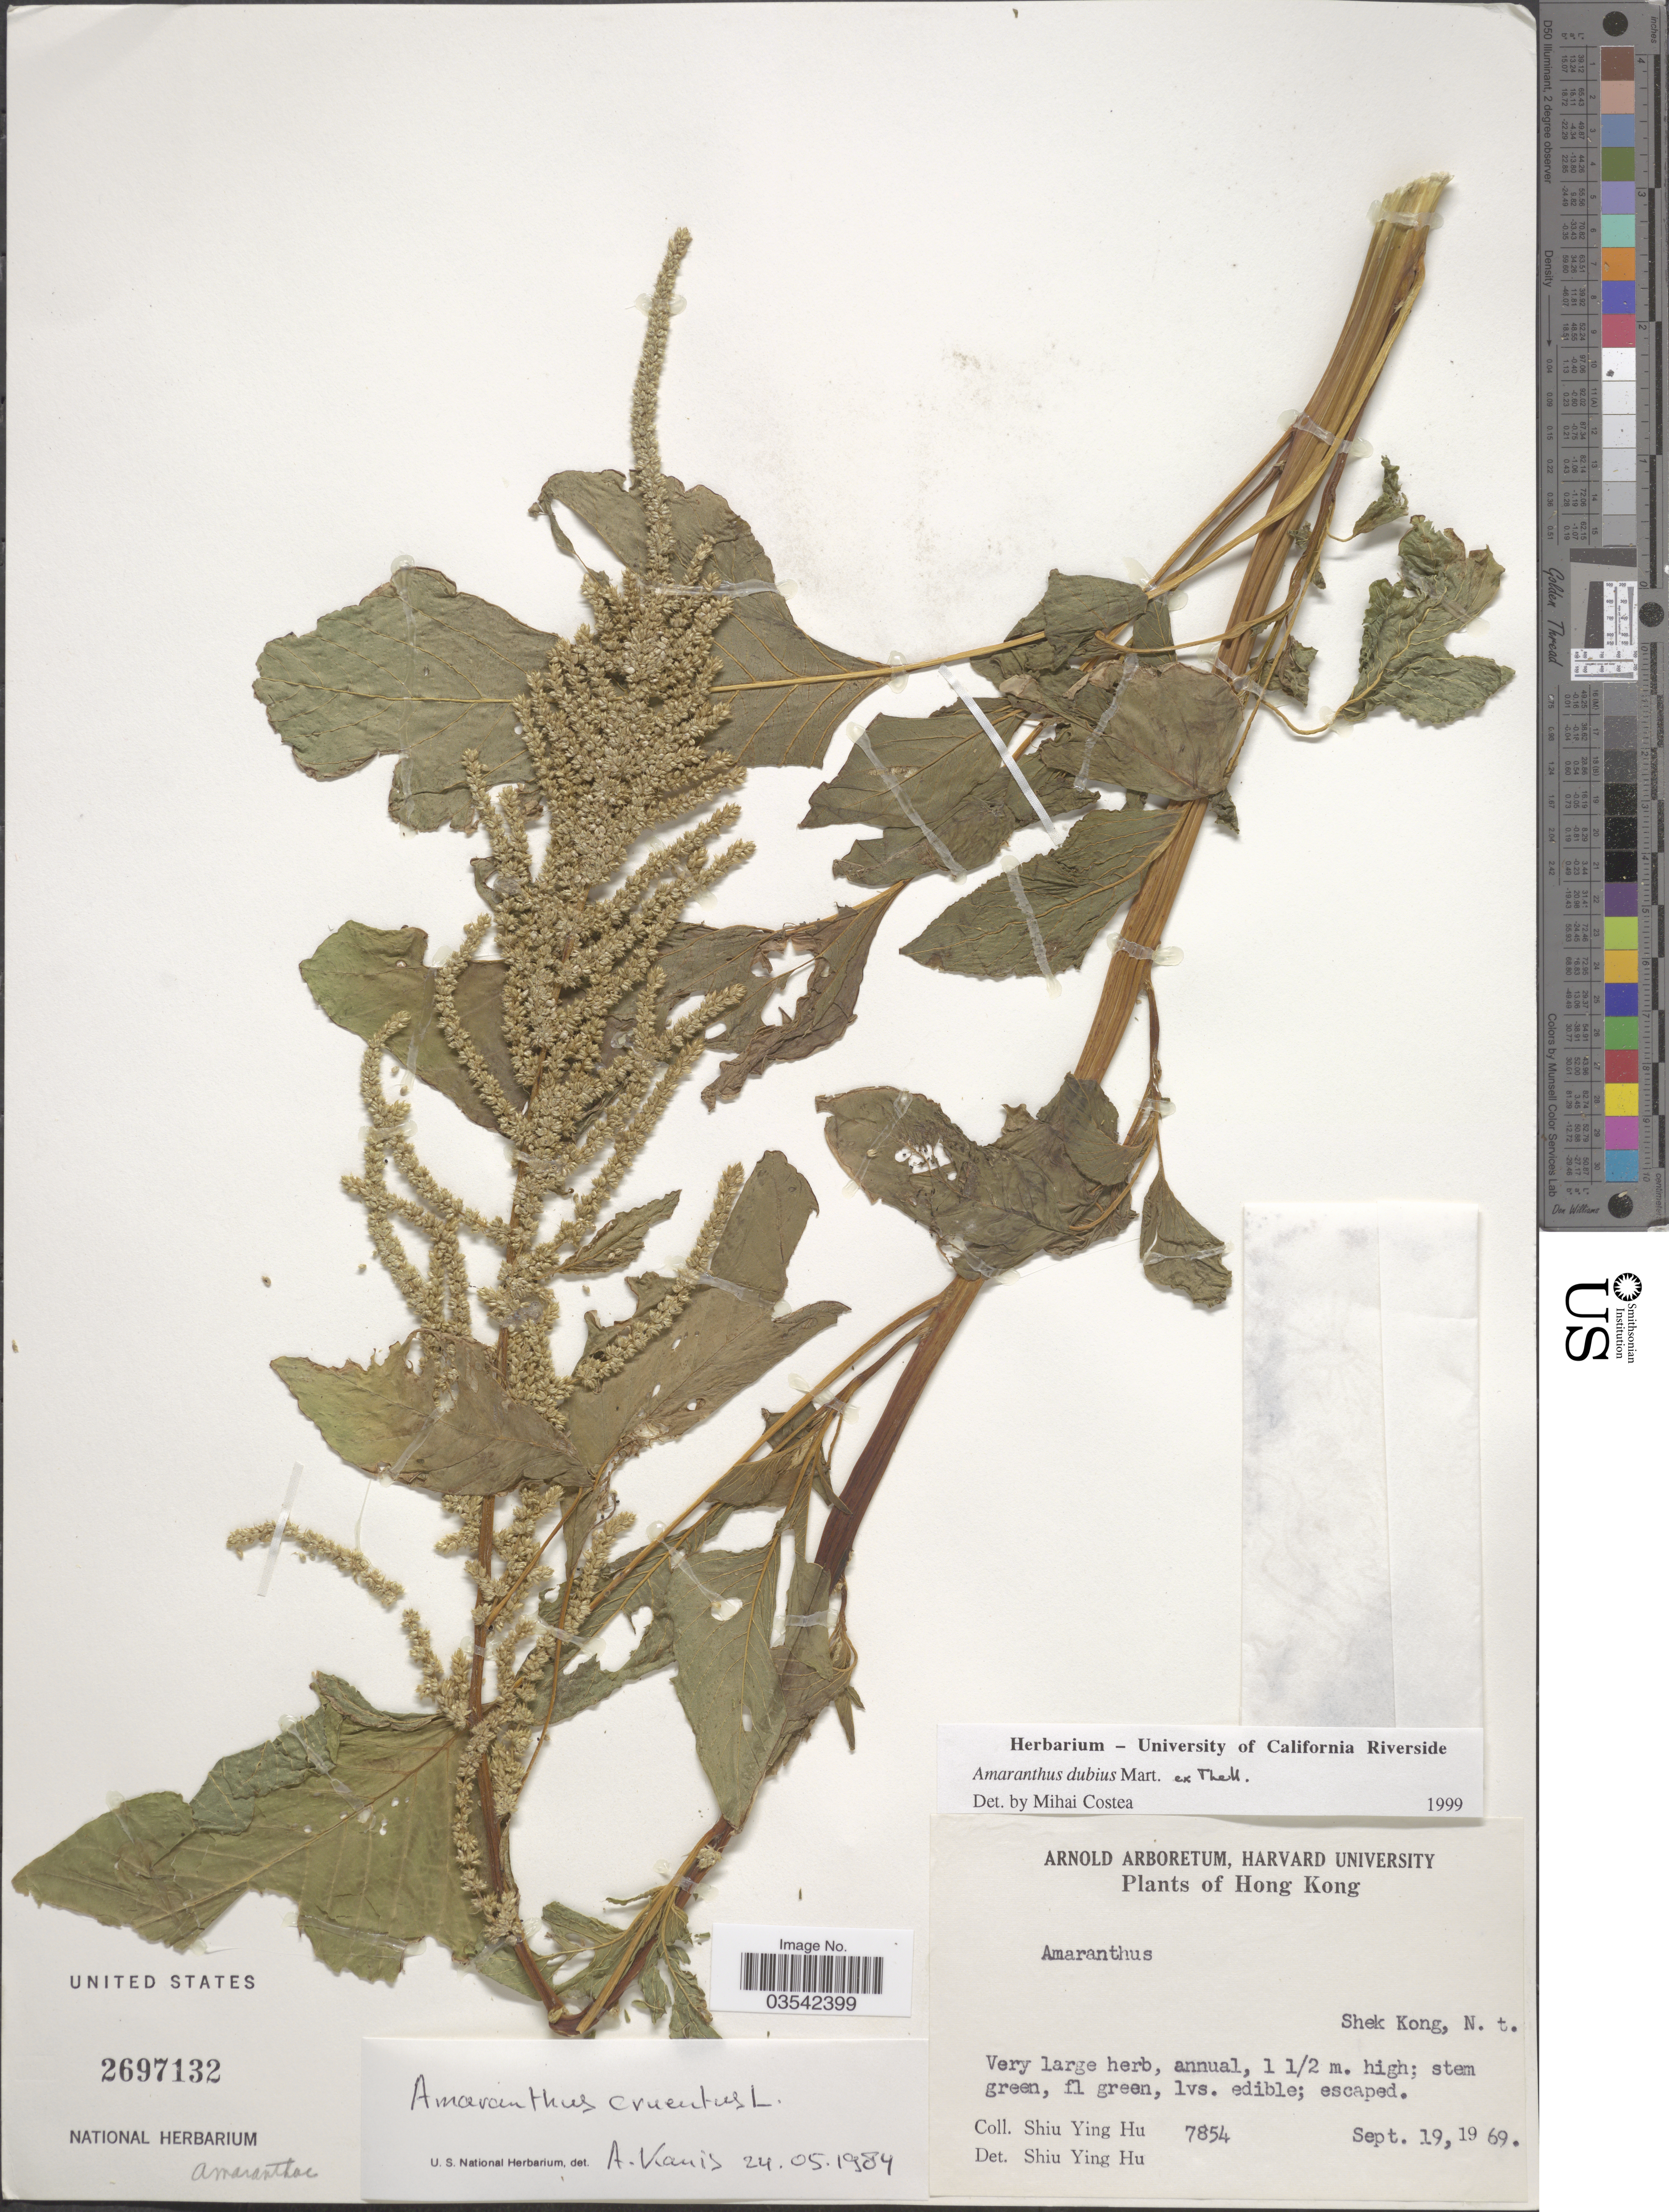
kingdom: Plantae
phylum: Tracheophyta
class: Magnoliopsida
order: Caryophyllales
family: Amaranthaceae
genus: Amaranthus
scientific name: Amaranthus dubius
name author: Mart. ex Thell.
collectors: S. Y. Hu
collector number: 7854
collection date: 1969-09-19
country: China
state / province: Hong Kong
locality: Shek Kong, N. t.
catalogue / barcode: US 2697132